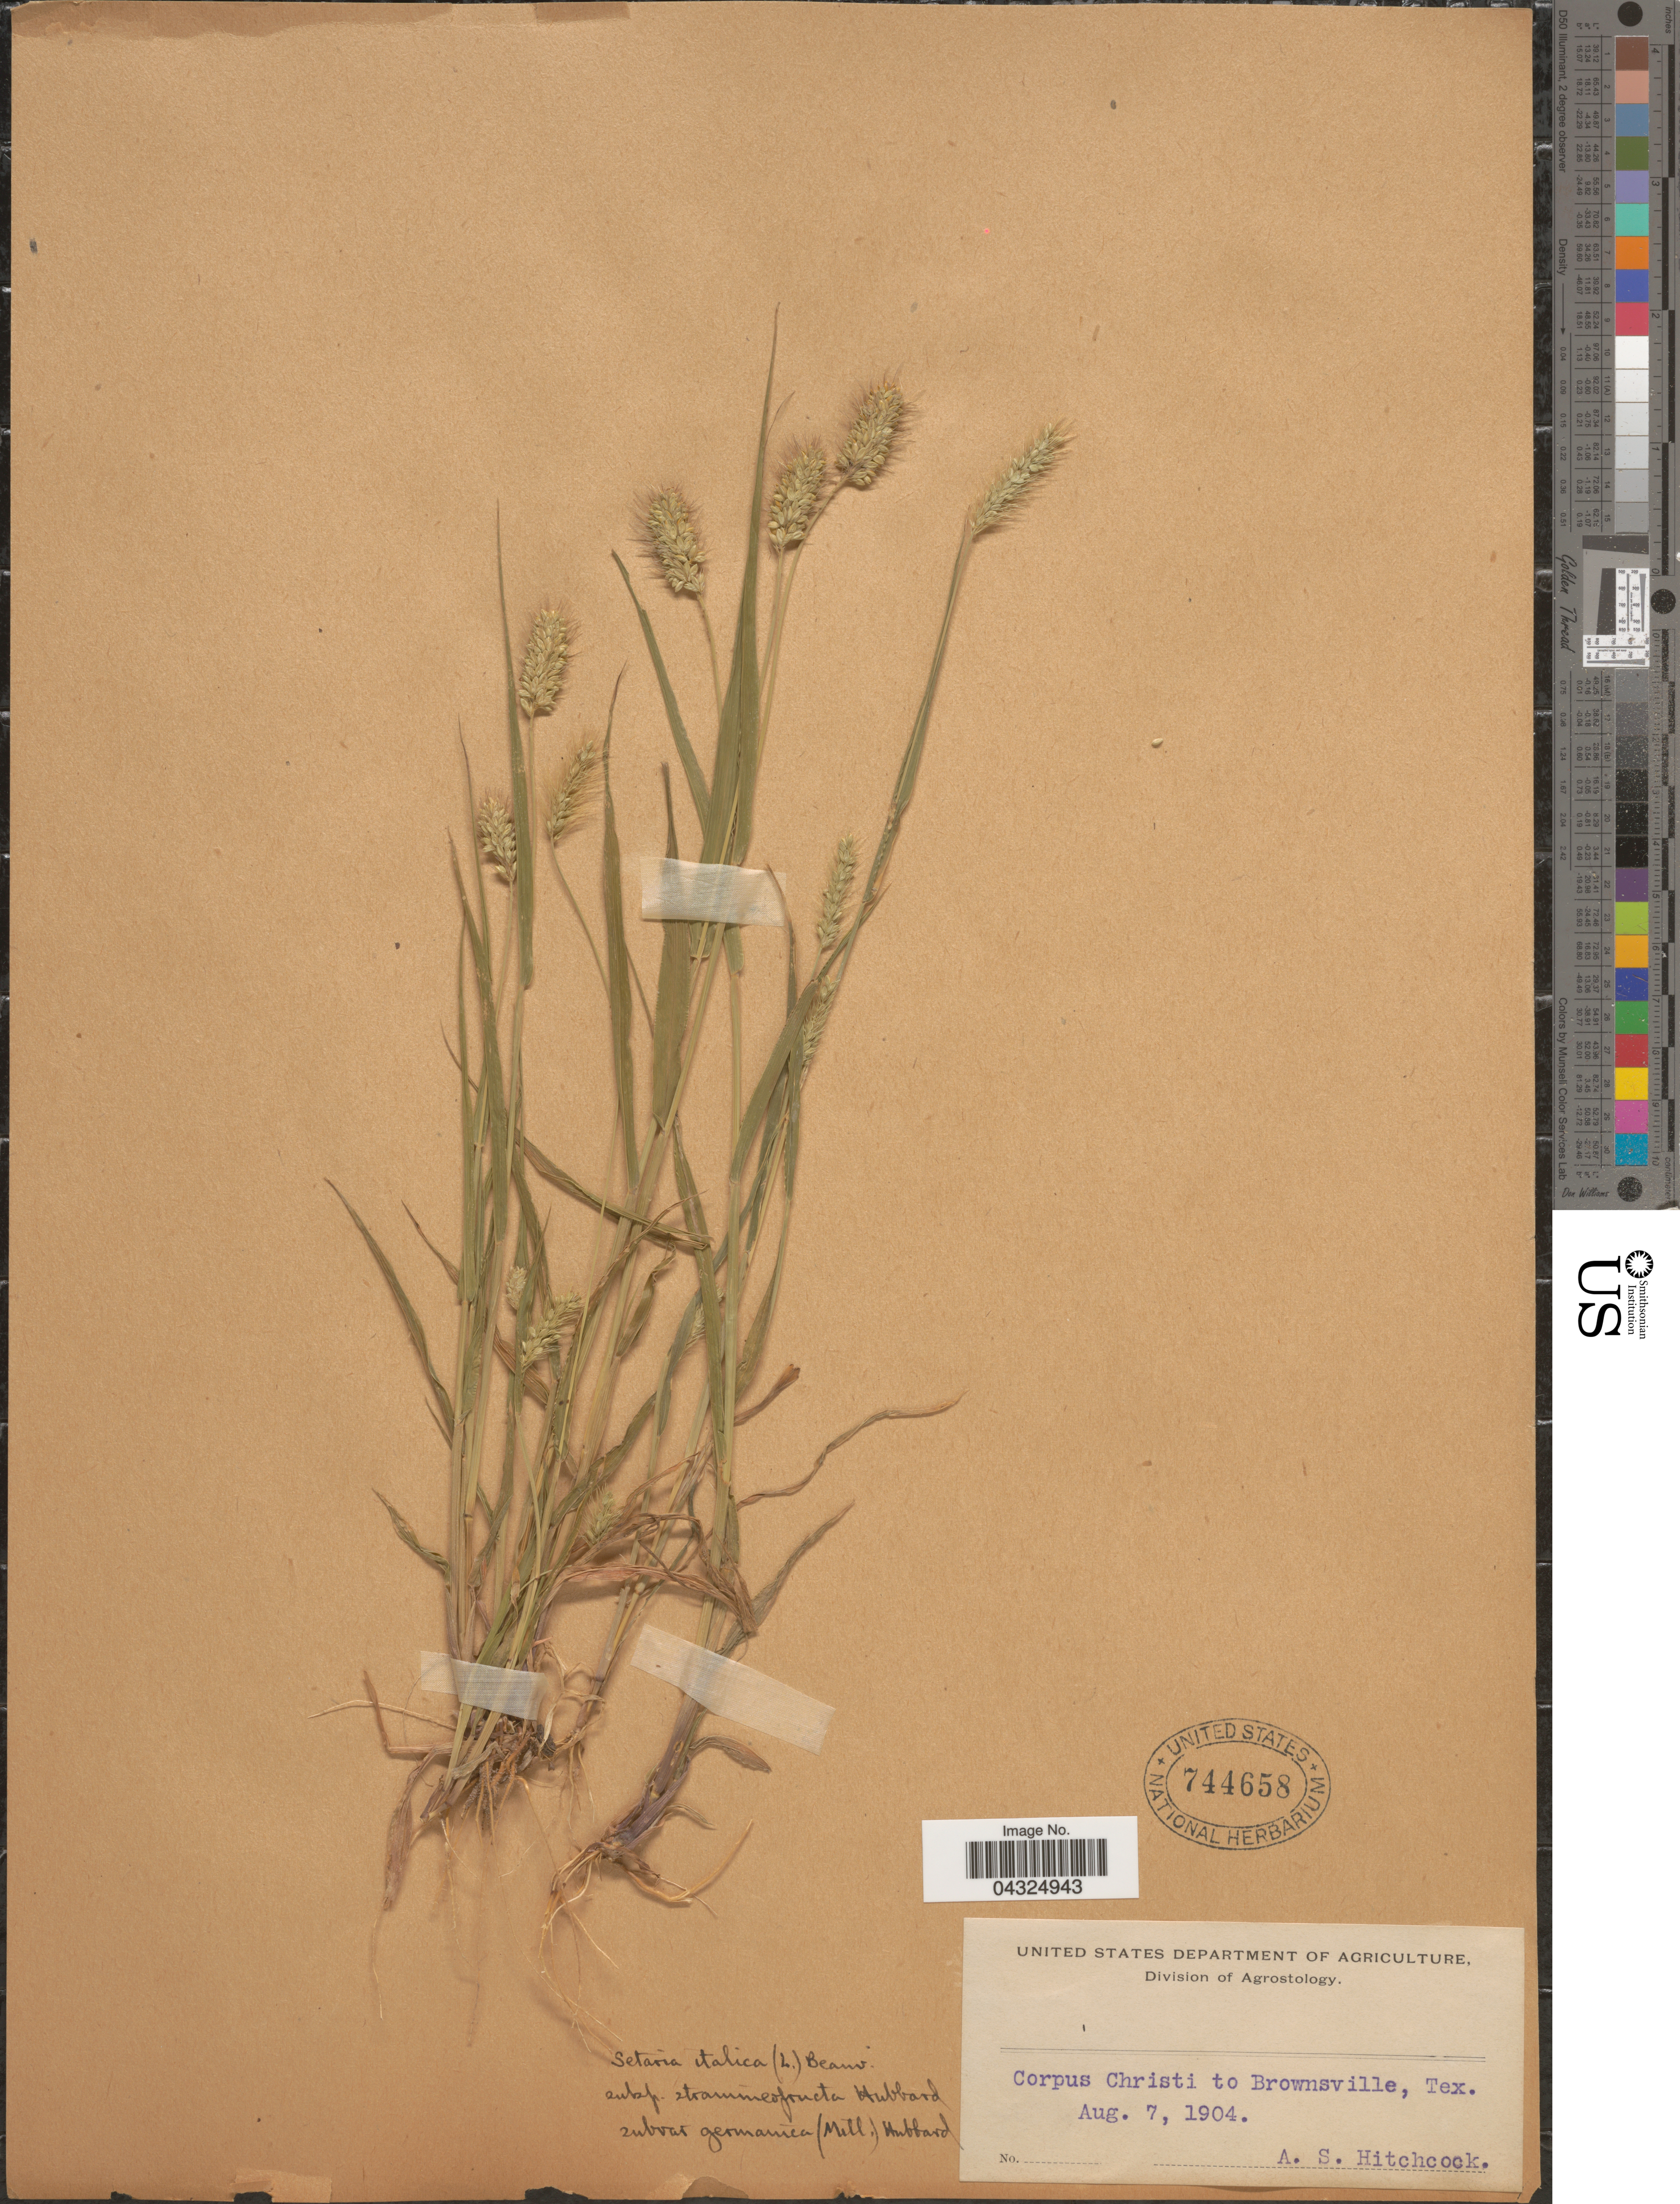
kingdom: Plantae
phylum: Tracheophyta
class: Liliopsida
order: Poales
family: Poaceae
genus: Setaria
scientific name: Setaria italica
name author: (L.) P. Beauv.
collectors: A. S. Hitchcock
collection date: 1904-08-07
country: United States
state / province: Texas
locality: Corpus Christi to Brownsville.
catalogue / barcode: US 744658